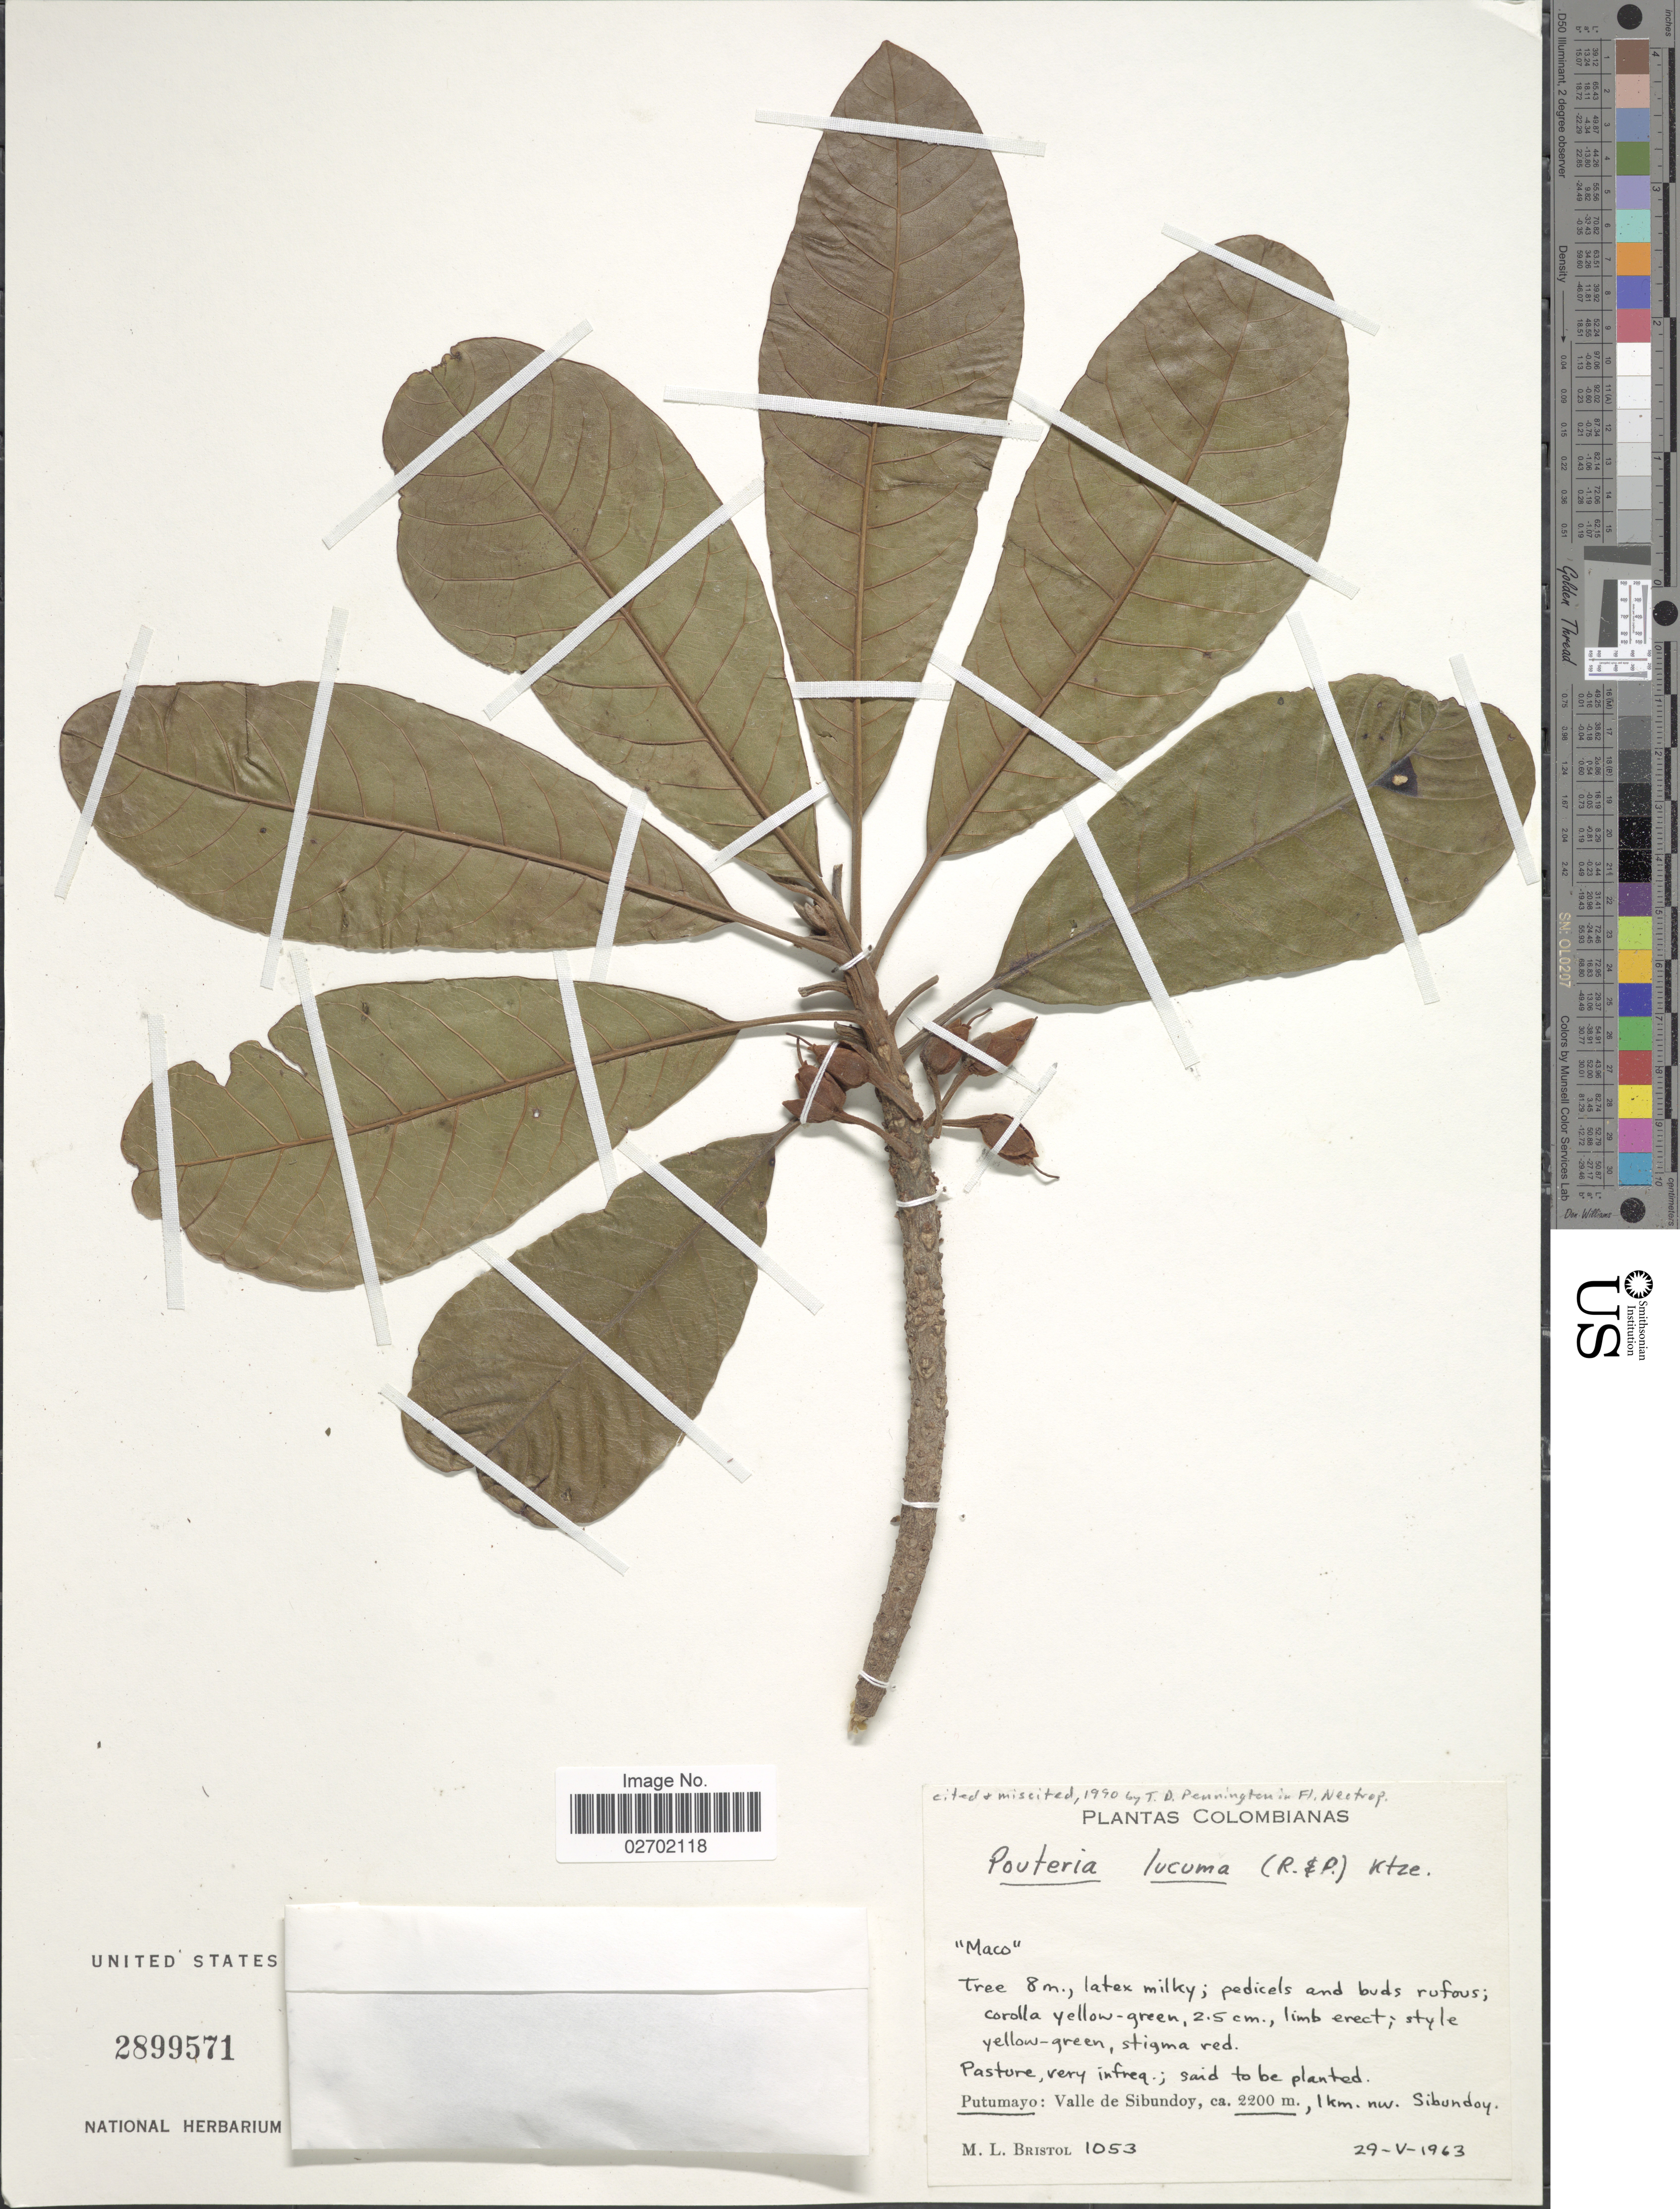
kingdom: Plantae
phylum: Tracheophyta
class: Magnoliopsida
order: Ericales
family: Sapotaceae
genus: Pouteria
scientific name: Pouteria lucuma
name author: (Ruiz & Pav.) Kuntze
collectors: M. L. Bristol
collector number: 1053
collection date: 1963-05-29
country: Colombia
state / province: Putumayo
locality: Valle de Sibundoy, 1km nw Sibundoy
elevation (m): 2200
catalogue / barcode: US 2899571